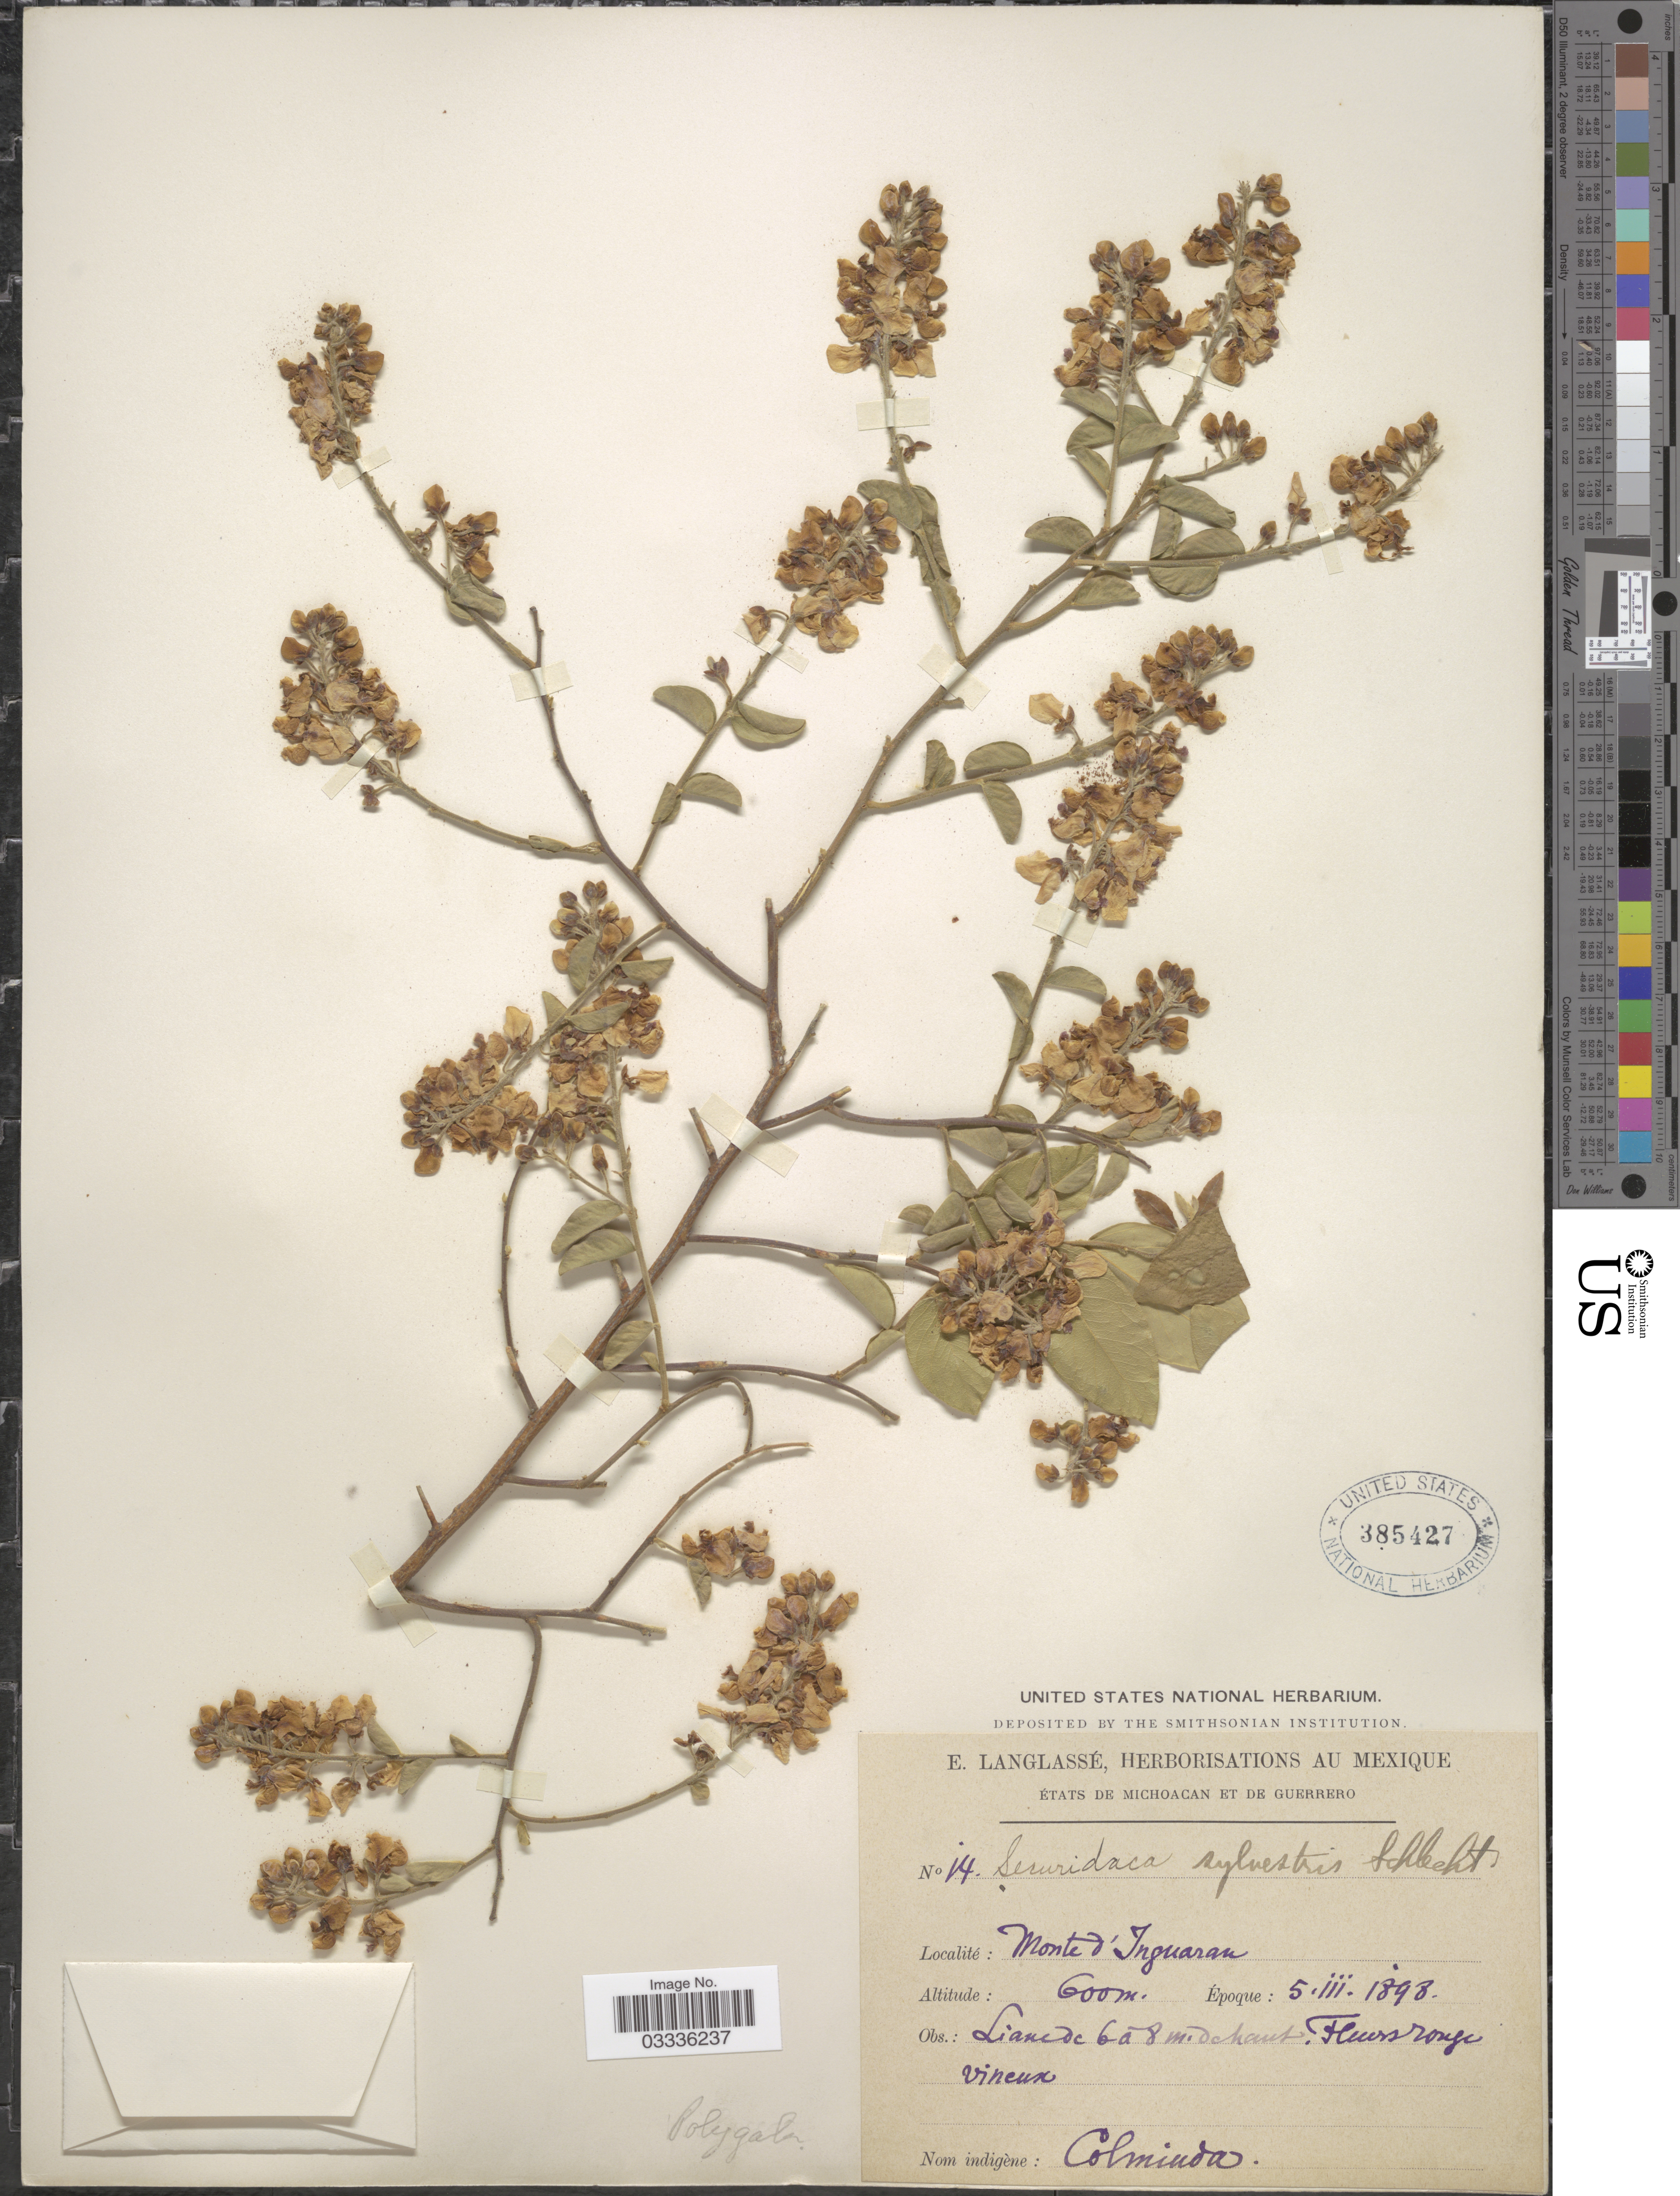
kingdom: Plantae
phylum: Tracheophyta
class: Magnoliopsida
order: Fabales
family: Polygalaceae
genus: Securidaca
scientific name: Securidaca sylvestris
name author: Schltdl.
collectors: E. Langlassé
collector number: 14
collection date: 1898-03-05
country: Mexico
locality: États de Michoacan et de Guerrero. Monte d'Inguarau.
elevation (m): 600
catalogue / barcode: US 385427